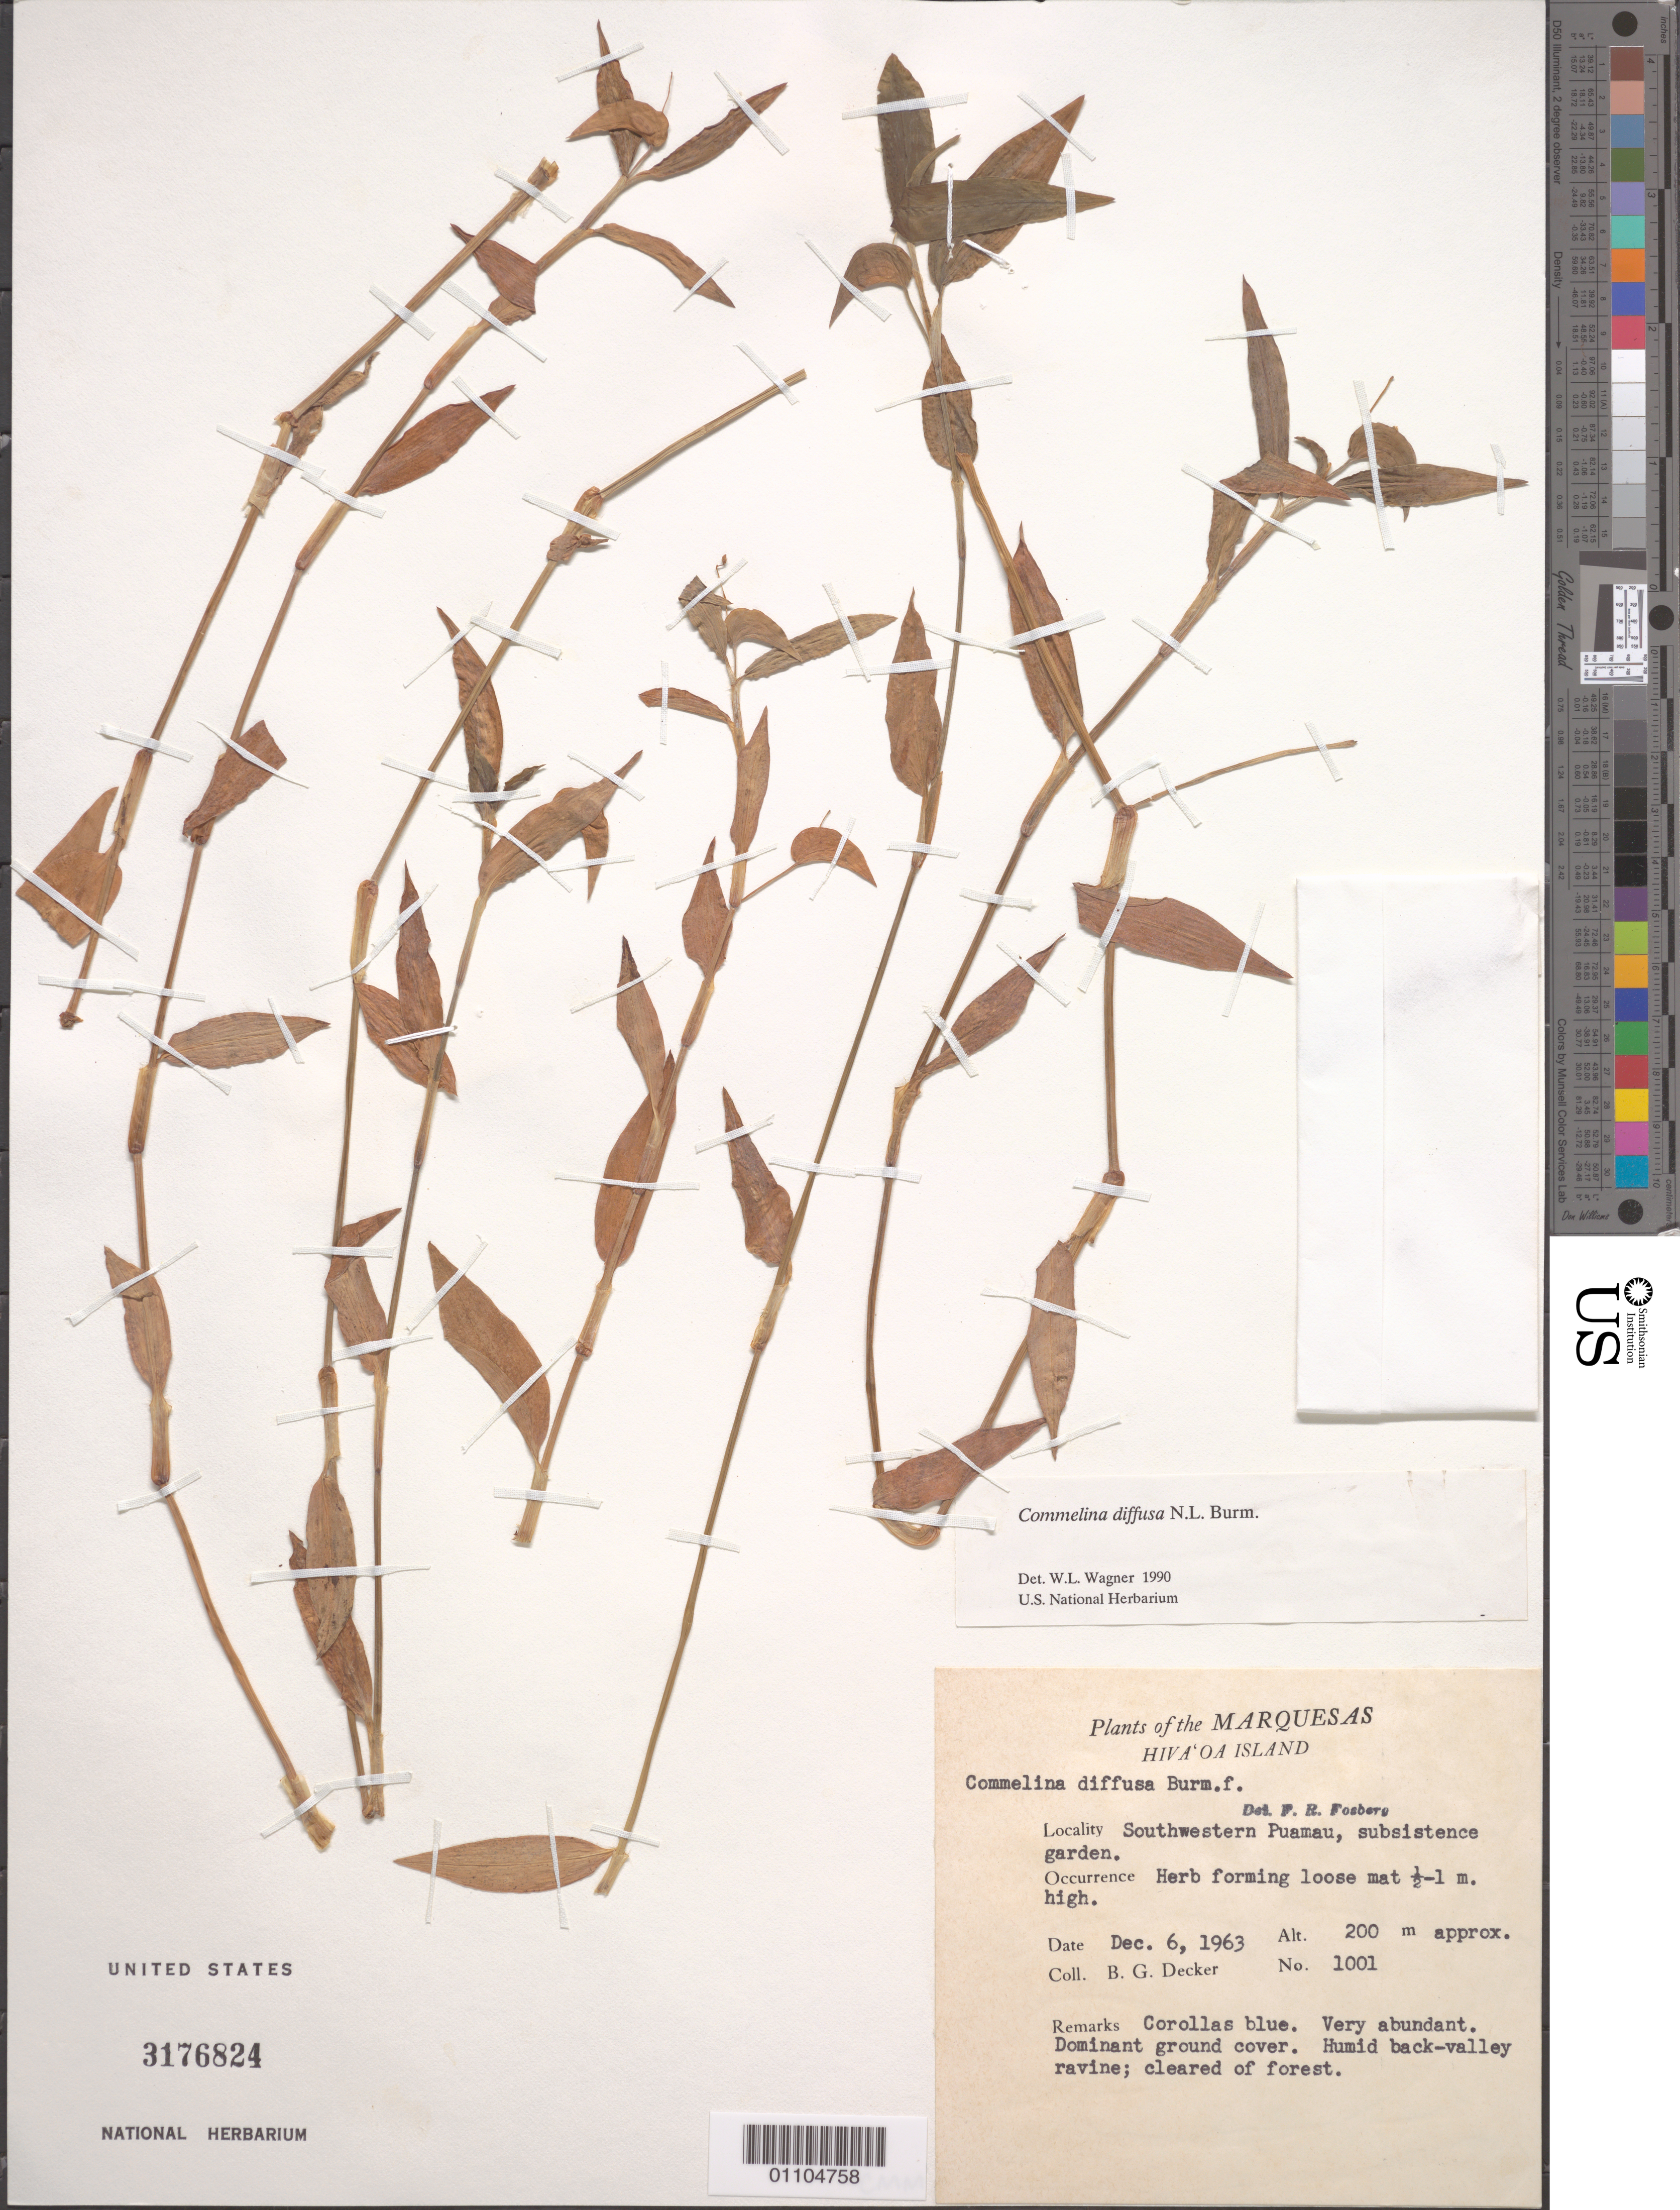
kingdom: Plantae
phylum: Tracheophyta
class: Liliopsida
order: Commelinales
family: Commelinaceae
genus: Commelina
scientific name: Commelina diffusa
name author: Burm. f.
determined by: Wagner, W. L., (BOT), Smithsonian Institution - National Museum of Natural History (UNITED STATES)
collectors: B. G. Decker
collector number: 1001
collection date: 1963-12-06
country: French Polynesia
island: Hiva Oa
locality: SW Puamau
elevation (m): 200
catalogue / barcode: US 3176824